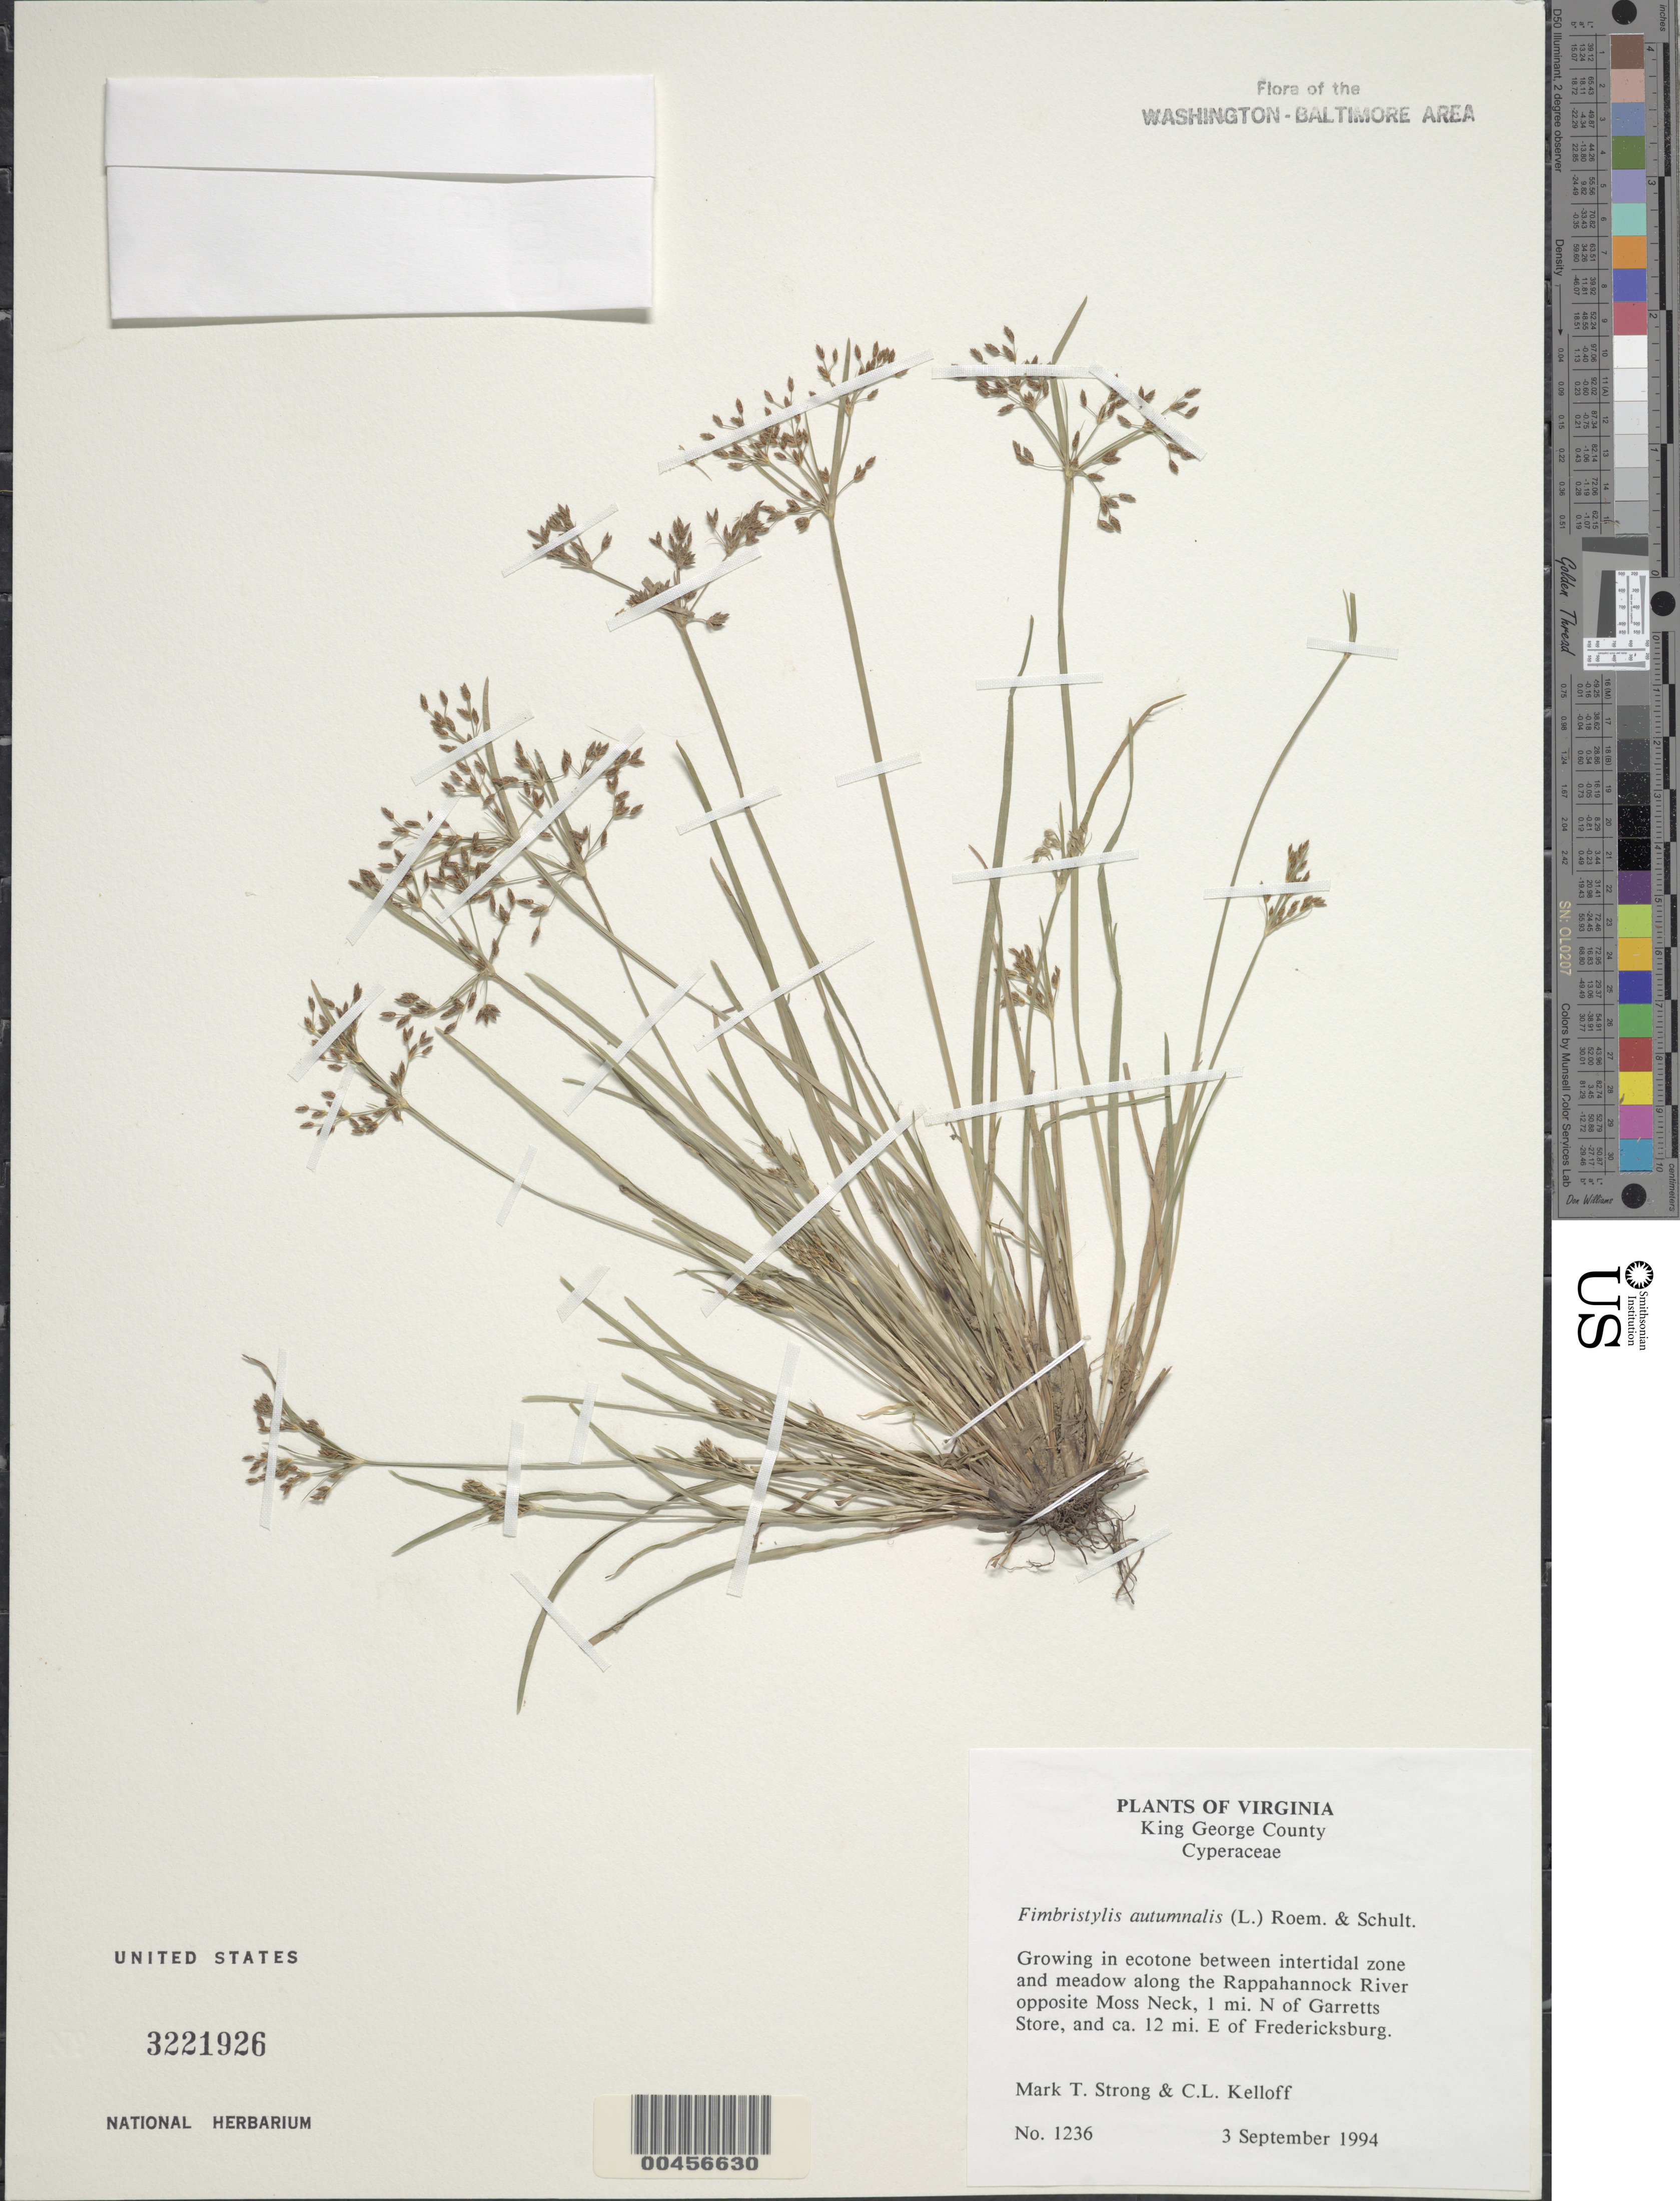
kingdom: Plantae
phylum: Tracheophyta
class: Liliopsida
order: Poales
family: Cyperaceae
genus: Fimbristylis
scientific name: Fimbristylis autumnalis (L.) Roem. & Schult.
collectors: M. T. Strong & C. L. Kelloff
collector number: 1236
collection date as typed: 03 Sep 1994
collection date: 1994-09-03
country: United States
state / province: Virginia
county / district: King George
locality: Rappahannock River opposite Moss Neck, NE of Garretts Store, E of Fredericksburg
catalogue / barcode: US 3221926